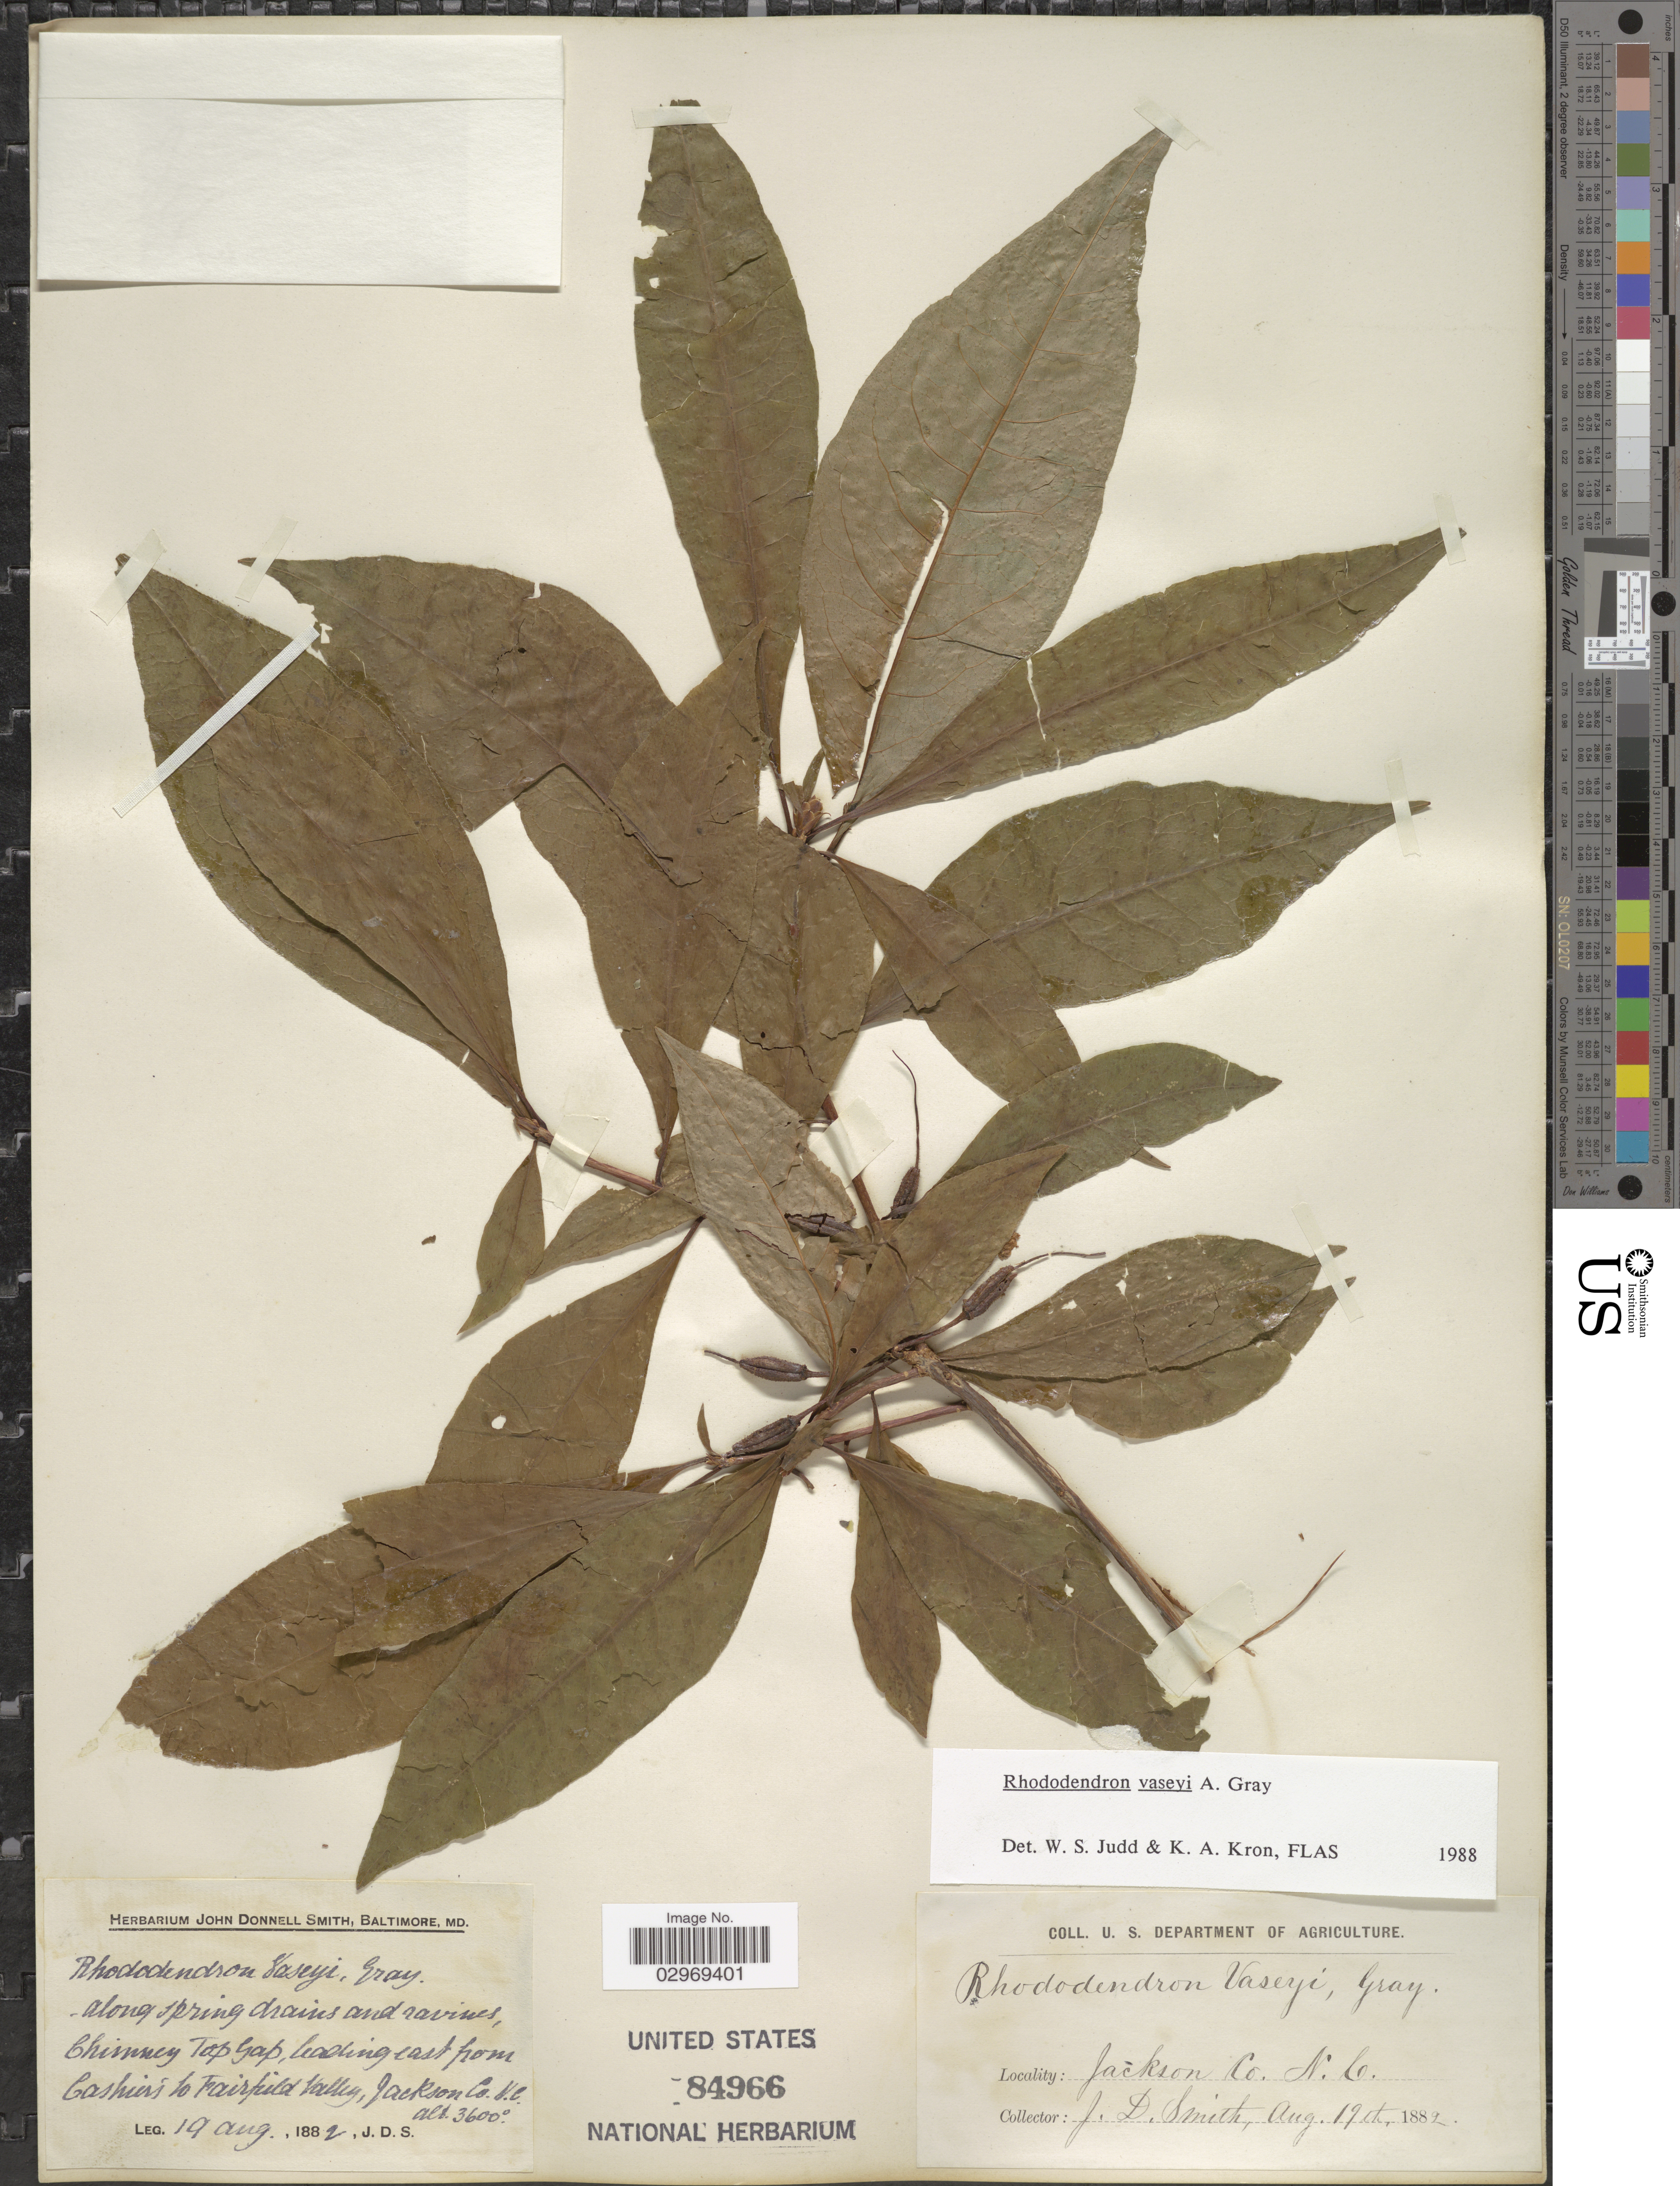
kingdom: Plantae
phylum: Tracheophyta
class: Magnoliopsida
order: Ericales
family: Ericaceae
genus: Rhododendron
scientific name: Rhododendron vaseyi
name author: A. Gray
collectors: J. Donnell Smith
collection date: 1882-08-19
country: United States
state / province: North Carolina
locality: Chimney Top Gap, leading east from Cashier's to Fairfield Valley, Jackson Co.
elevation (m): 1097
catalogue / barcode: US 84966